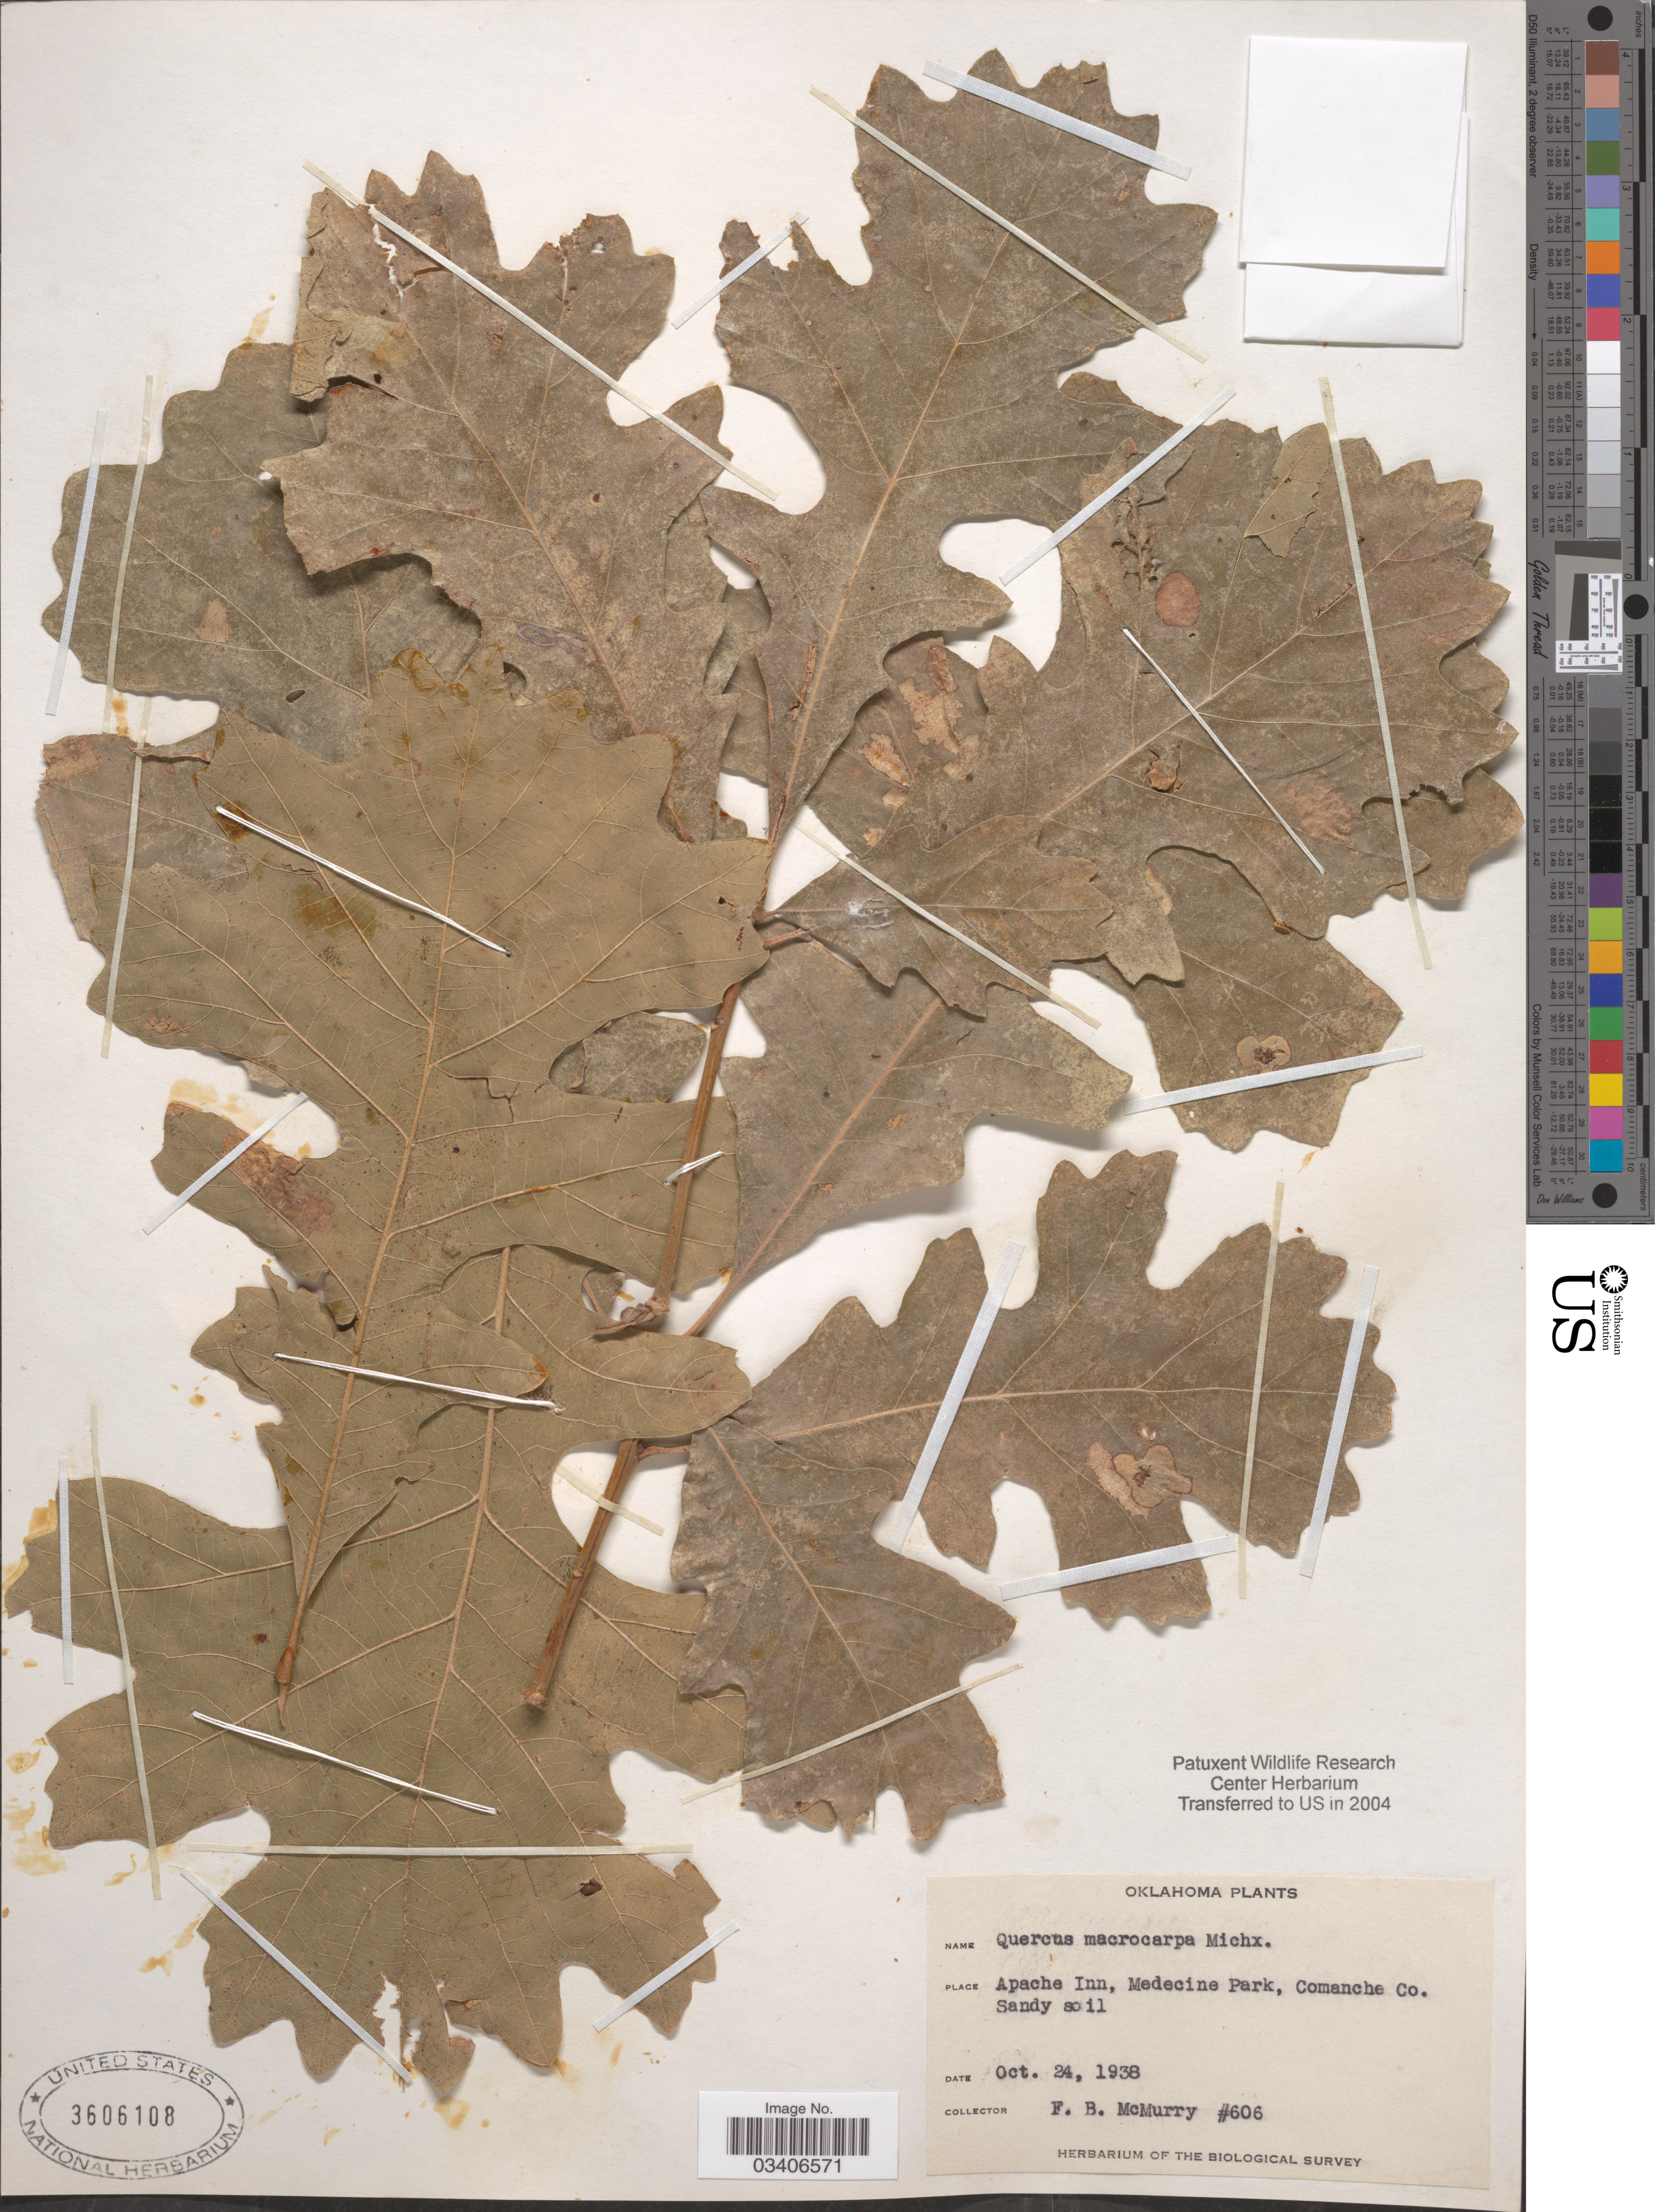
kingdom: Plantae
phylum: Tracheophyta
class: Magnoliopsida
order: Fagales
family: Fagaceae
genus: Quercus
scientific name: Quercus macrocarpa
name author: Michx.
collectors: F. B. McMurry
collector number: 606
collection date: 1938-10-24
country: United States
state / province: Oklahoma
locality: Apache Inn, Medecine Park, Comanche Co.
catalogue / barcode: US 3606108